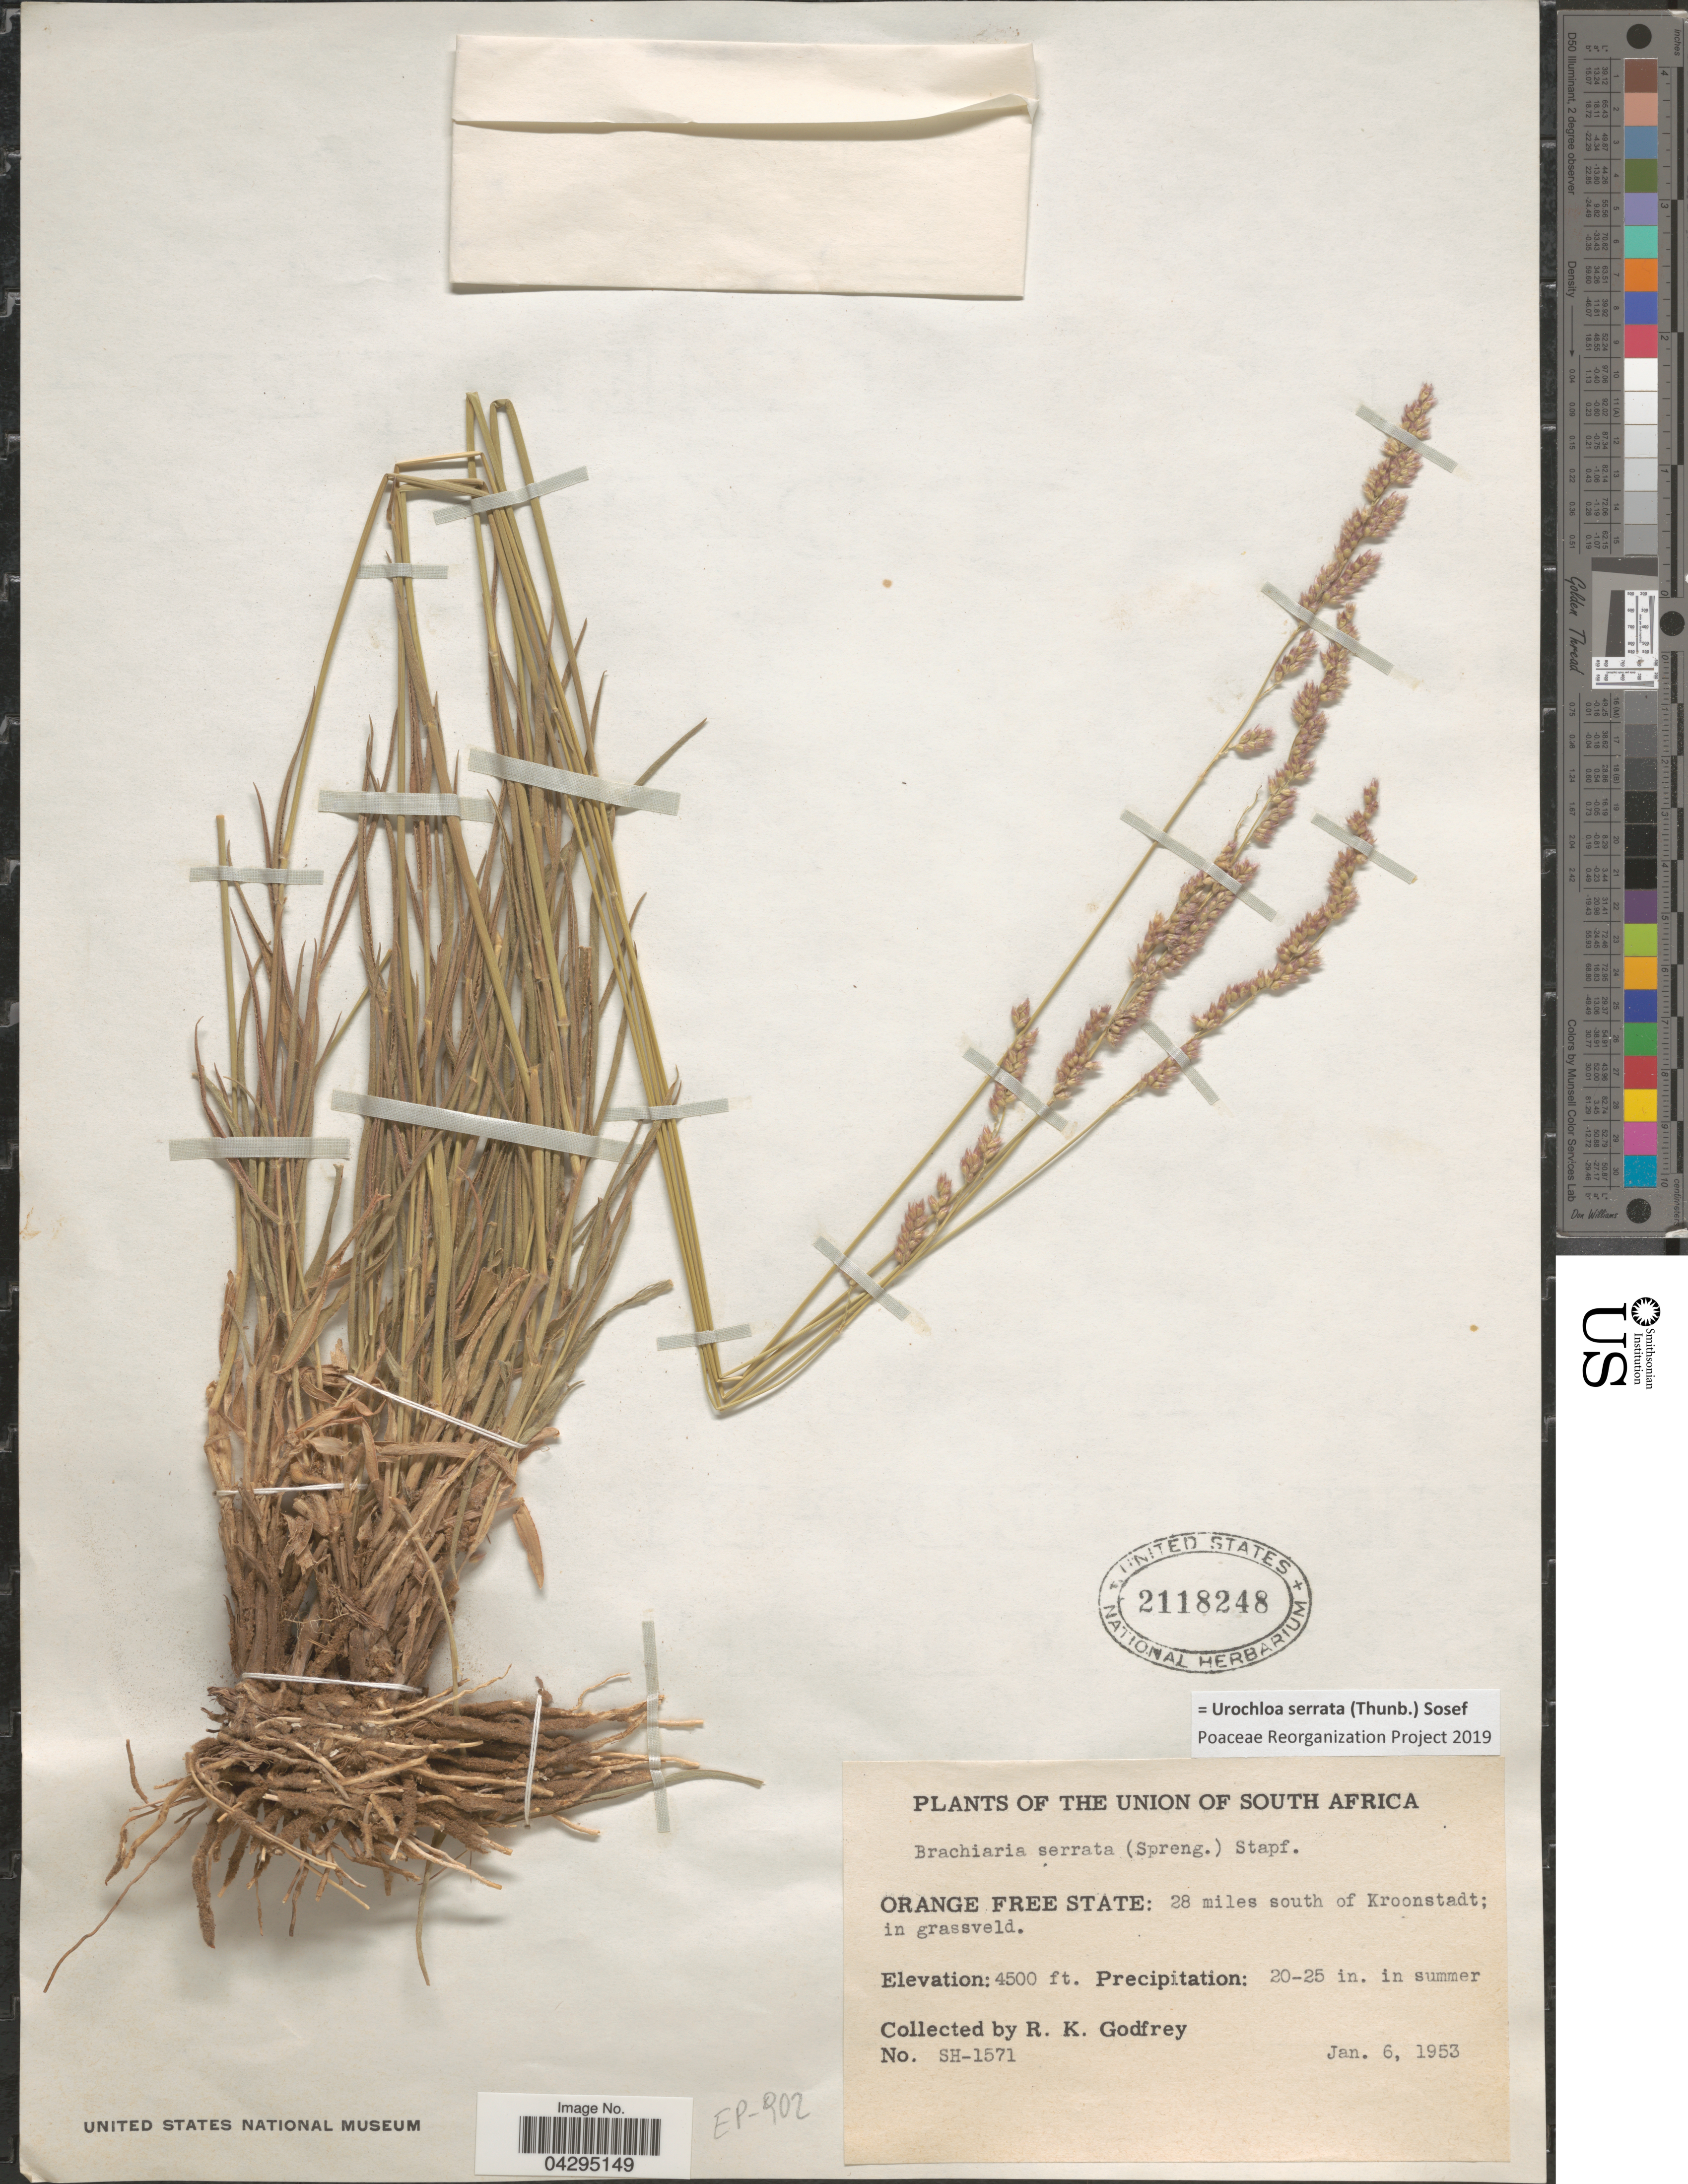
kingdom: Plantae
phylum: Tracheophyta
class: Liliopsida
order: Poales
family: Poaceae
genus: Urochloa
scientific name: Urochloa serrata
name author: (Thunb.) Sosef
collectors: R. K. Godfrey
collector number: SH-1571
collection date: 1953-01-06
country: South Africa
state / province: Free State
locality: Union of South Africa. Orange Free State: 28 miles south of Kroonstadt; in grassveld.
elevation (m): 1372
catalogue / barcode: US 2118248